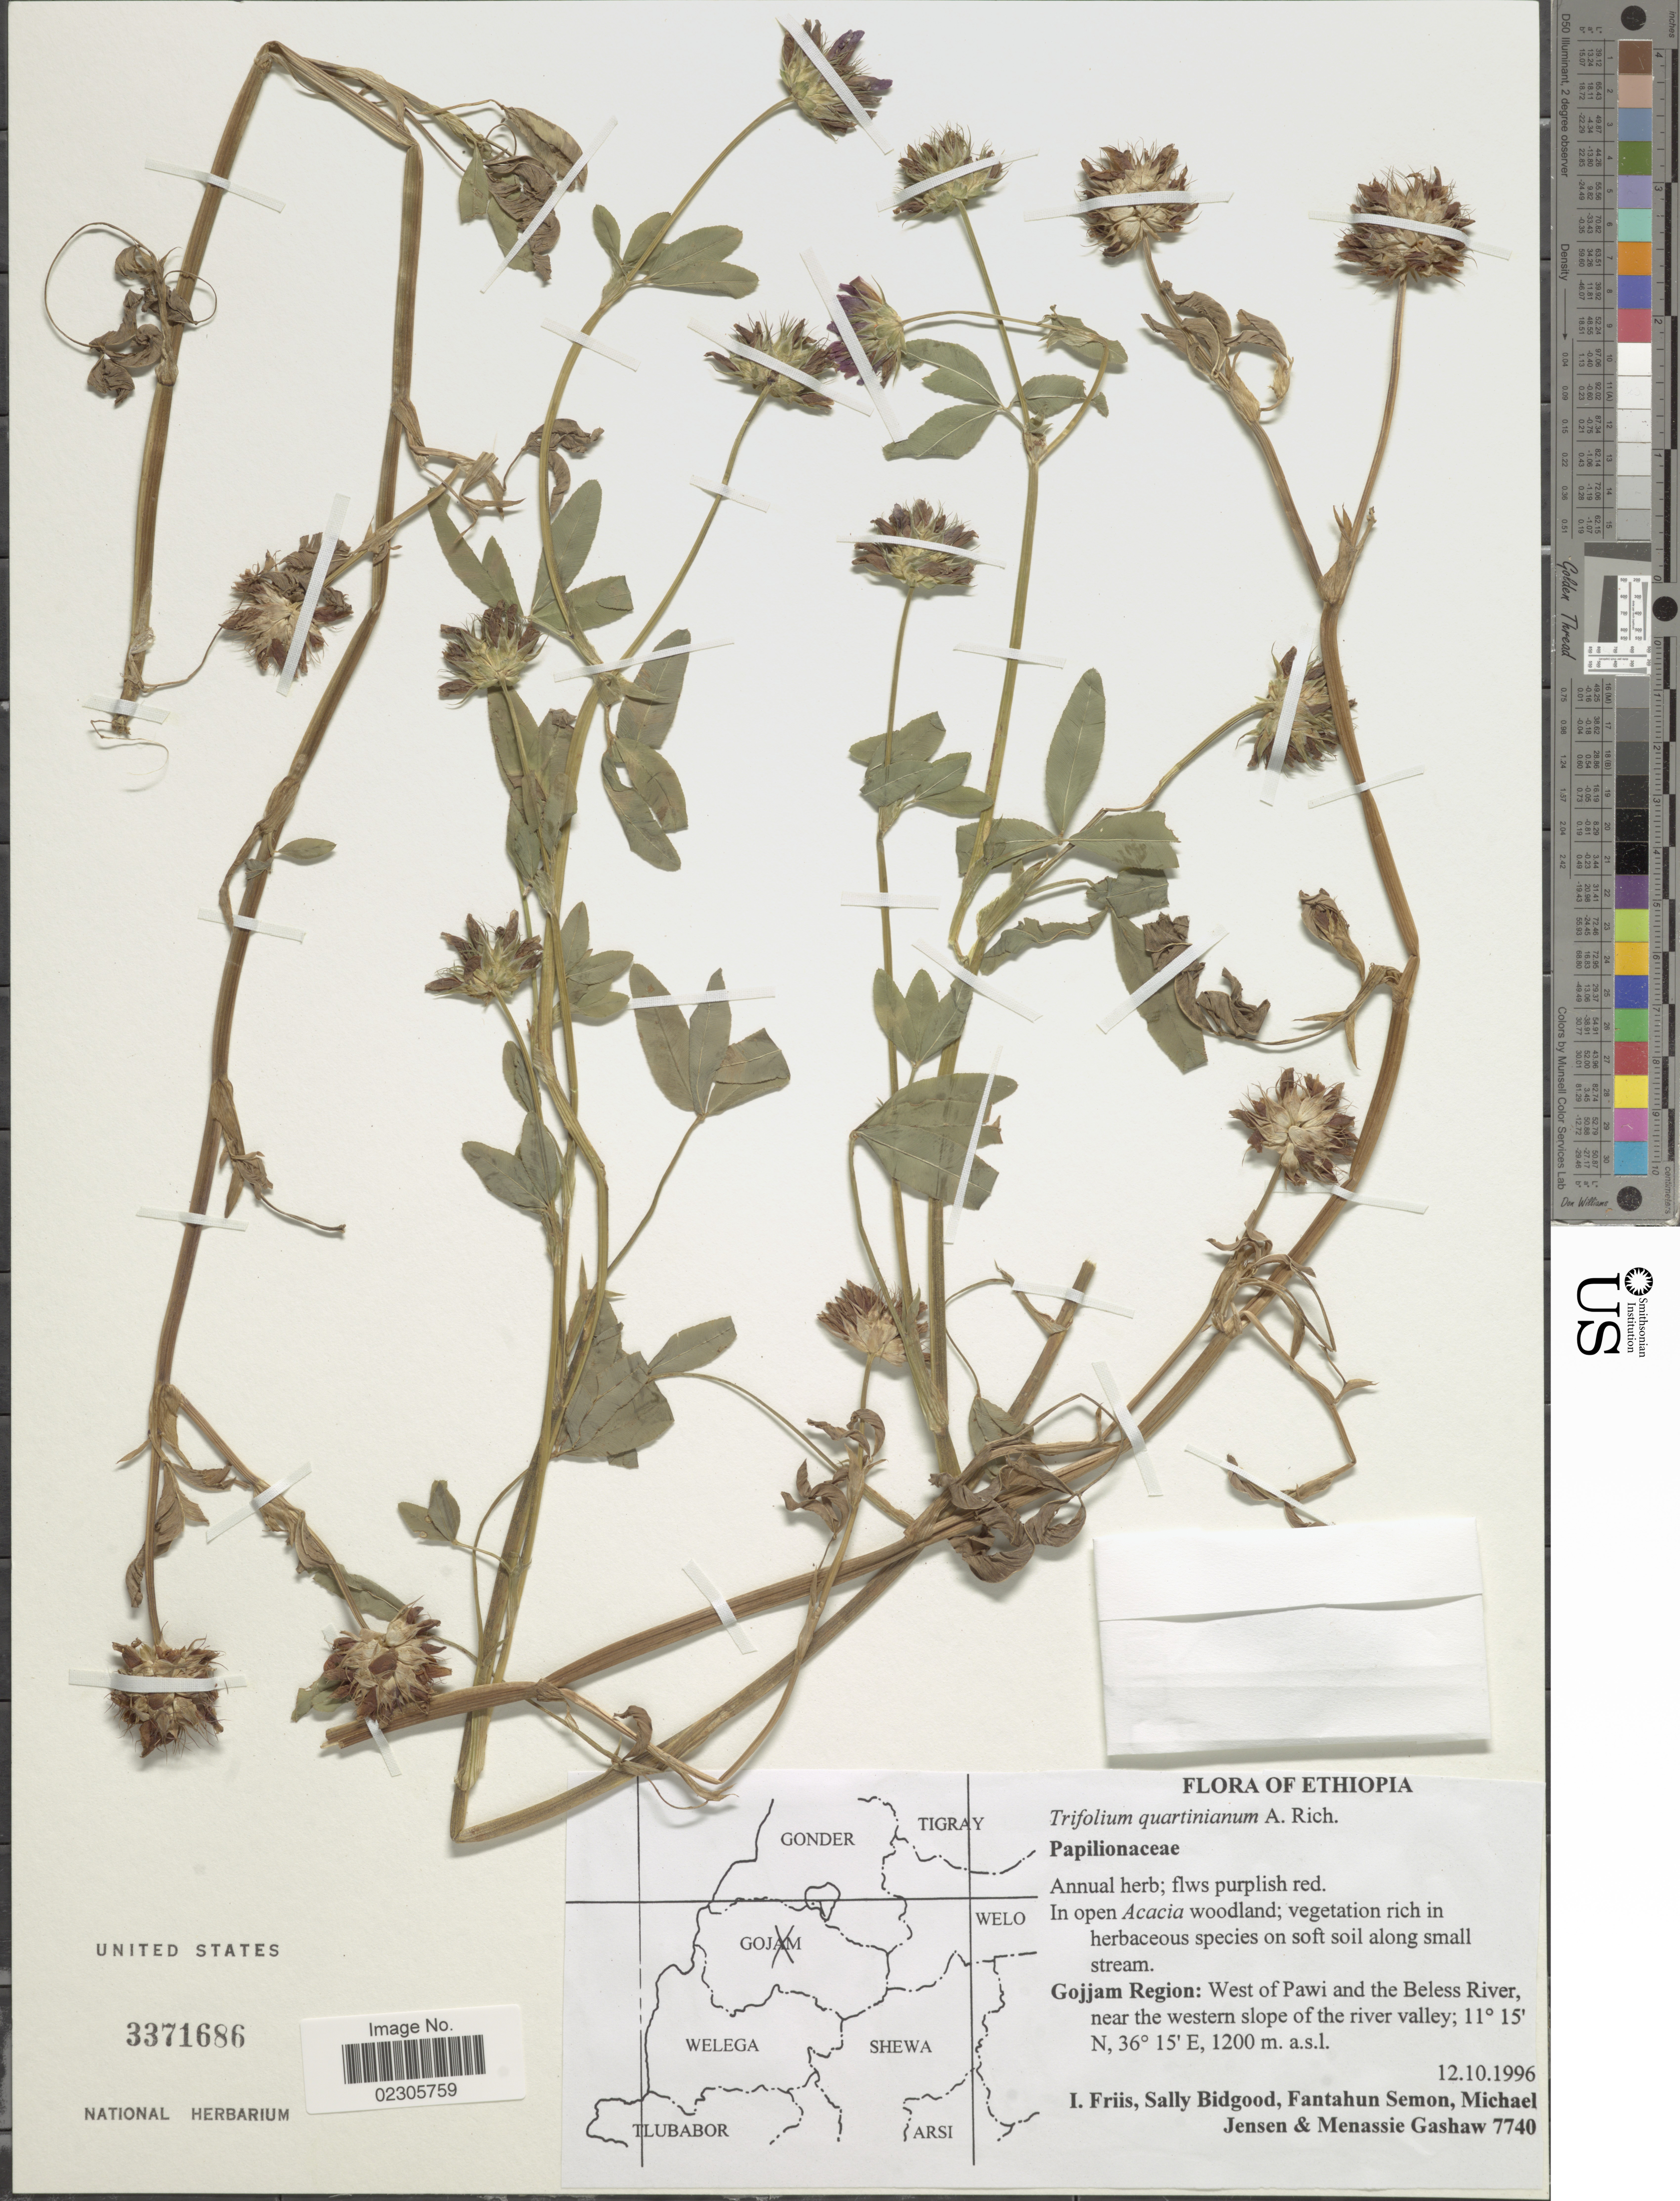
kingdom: Plantae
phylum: Tracheophyta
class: Magnoliopsida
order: Fabales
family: Fabaceae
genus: Trifolium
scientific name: Trifolium quartinianum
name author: A. Rich.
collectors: I. Friis, S. Bidgood, F. Semon, M. Jensen & M. Gashaw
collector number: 7740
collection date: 1996-10-12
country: Ethiopia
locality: Gojjam Region: West of Pawi and the Beless River, near the western slope of the river valley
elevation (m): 1200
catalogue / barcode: US 3371686